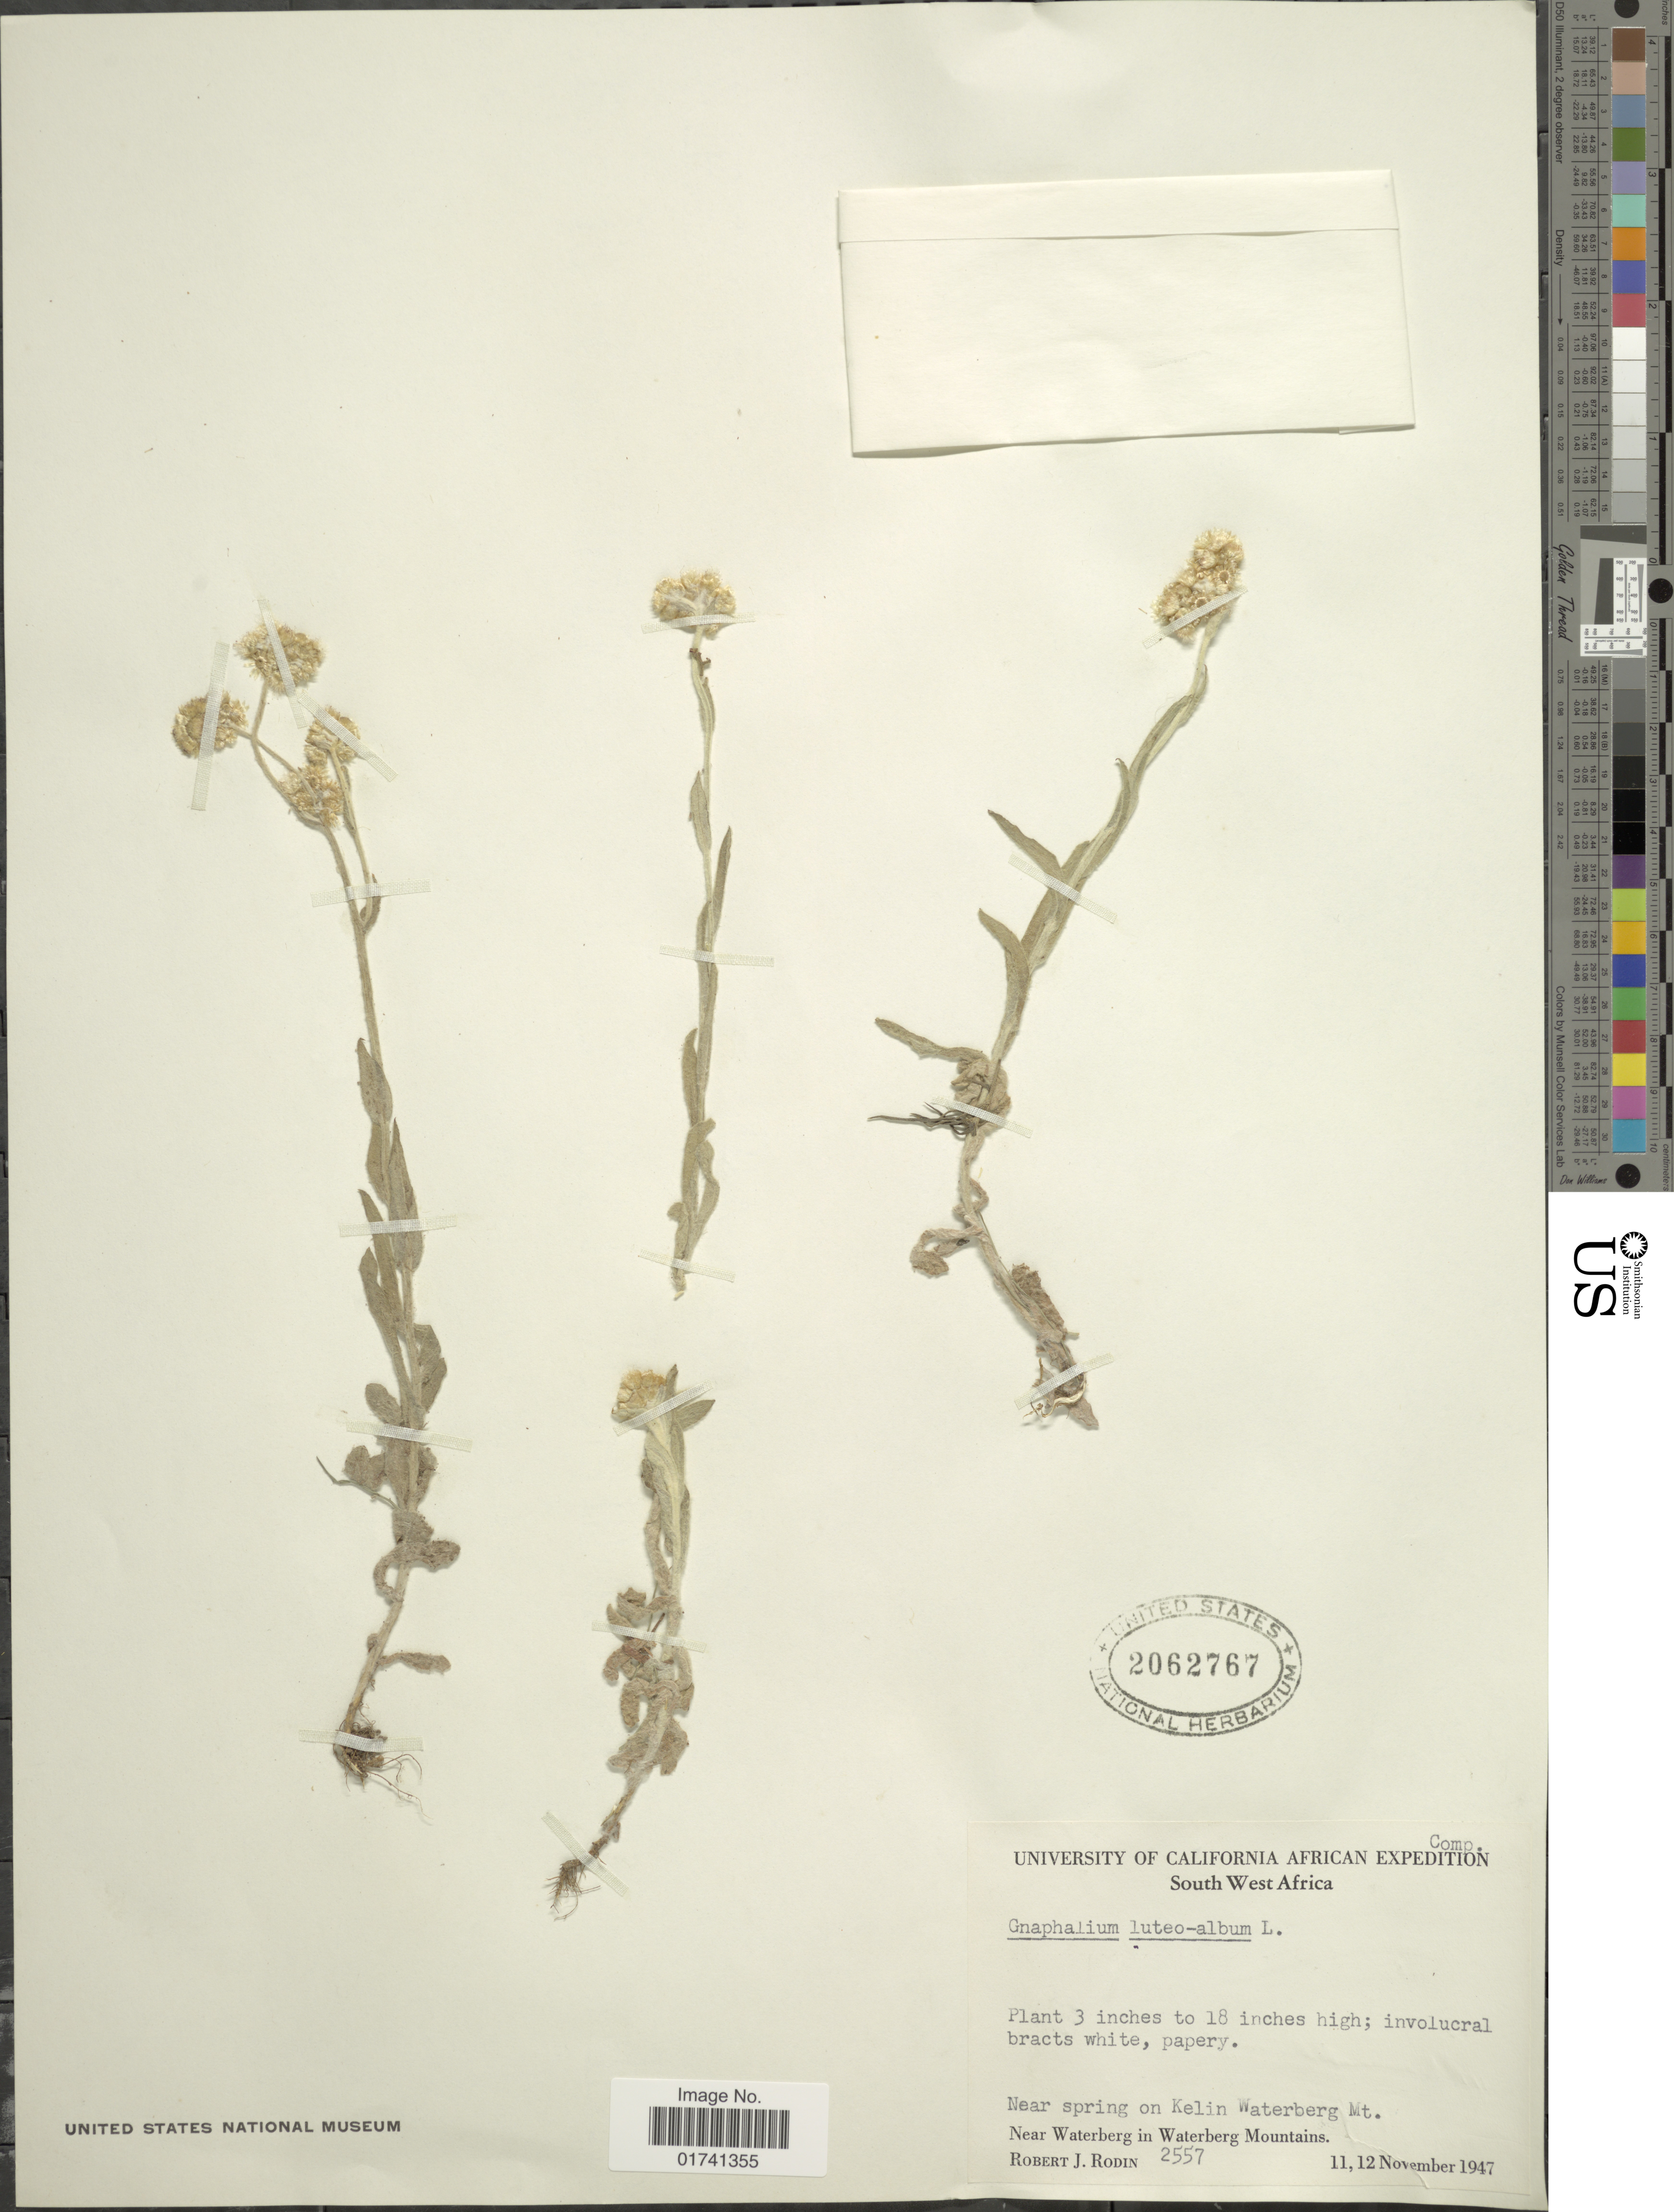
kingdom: Plantae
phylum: Tracheophyta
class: Magnoliopsida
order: Asterales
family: Asteraceae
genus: Laphangium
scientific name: Laphangium luteoalbum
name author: (L.) Tzvelev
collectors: R. J. Rodin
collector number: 2557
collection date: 1947-11-11/1947-11-12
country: Namibia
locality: Near spring on Kelin Waterberg Mt., near Waterberg in Waterberg Mountains.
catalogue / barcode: US 2062767